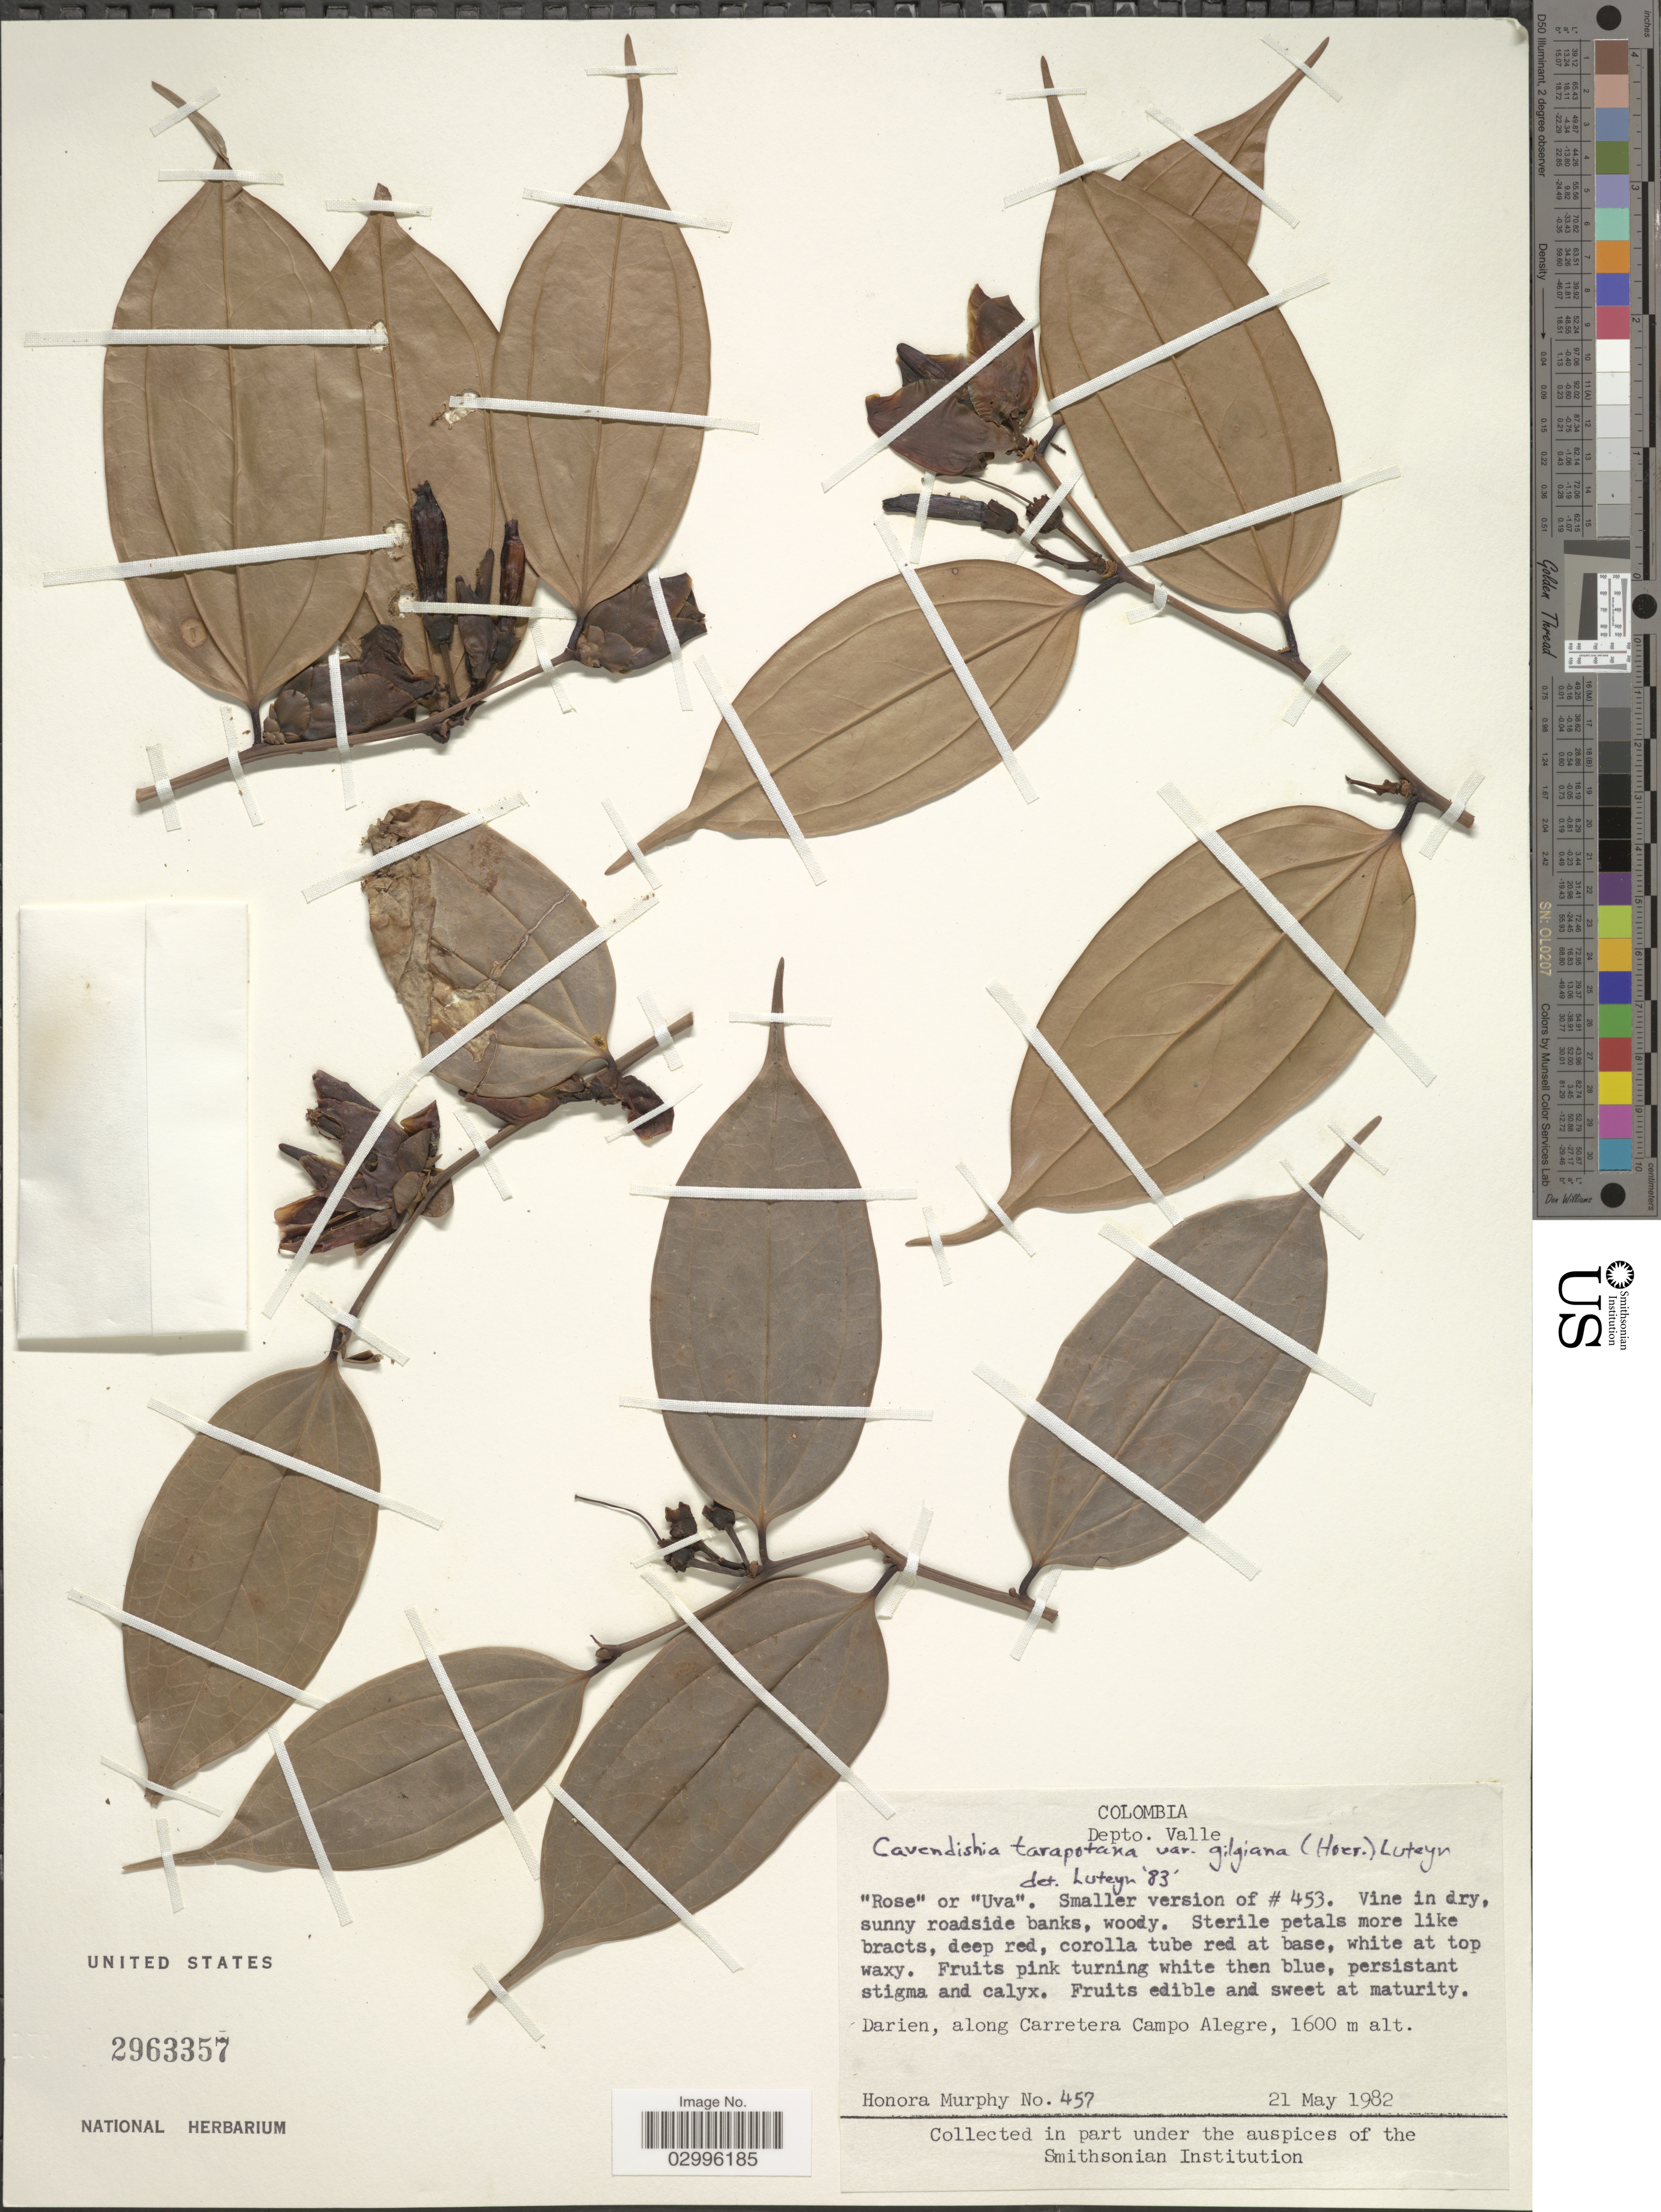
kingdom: Plantae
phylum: Tracheophyta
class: Magnoliopsida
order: Ericales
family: Ericaceae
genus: Cavendishia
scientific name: Cavendishia tarapotana var. gilgiana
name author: (Hoerold) Luteyn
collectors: H. Murphy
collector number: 457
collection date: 1982-05-21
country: Colombia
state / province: Valle del Cauca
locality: Depto. Valle. Darien, along Carretera Campo Alegre.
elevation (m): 1600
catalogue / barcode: US 2963357